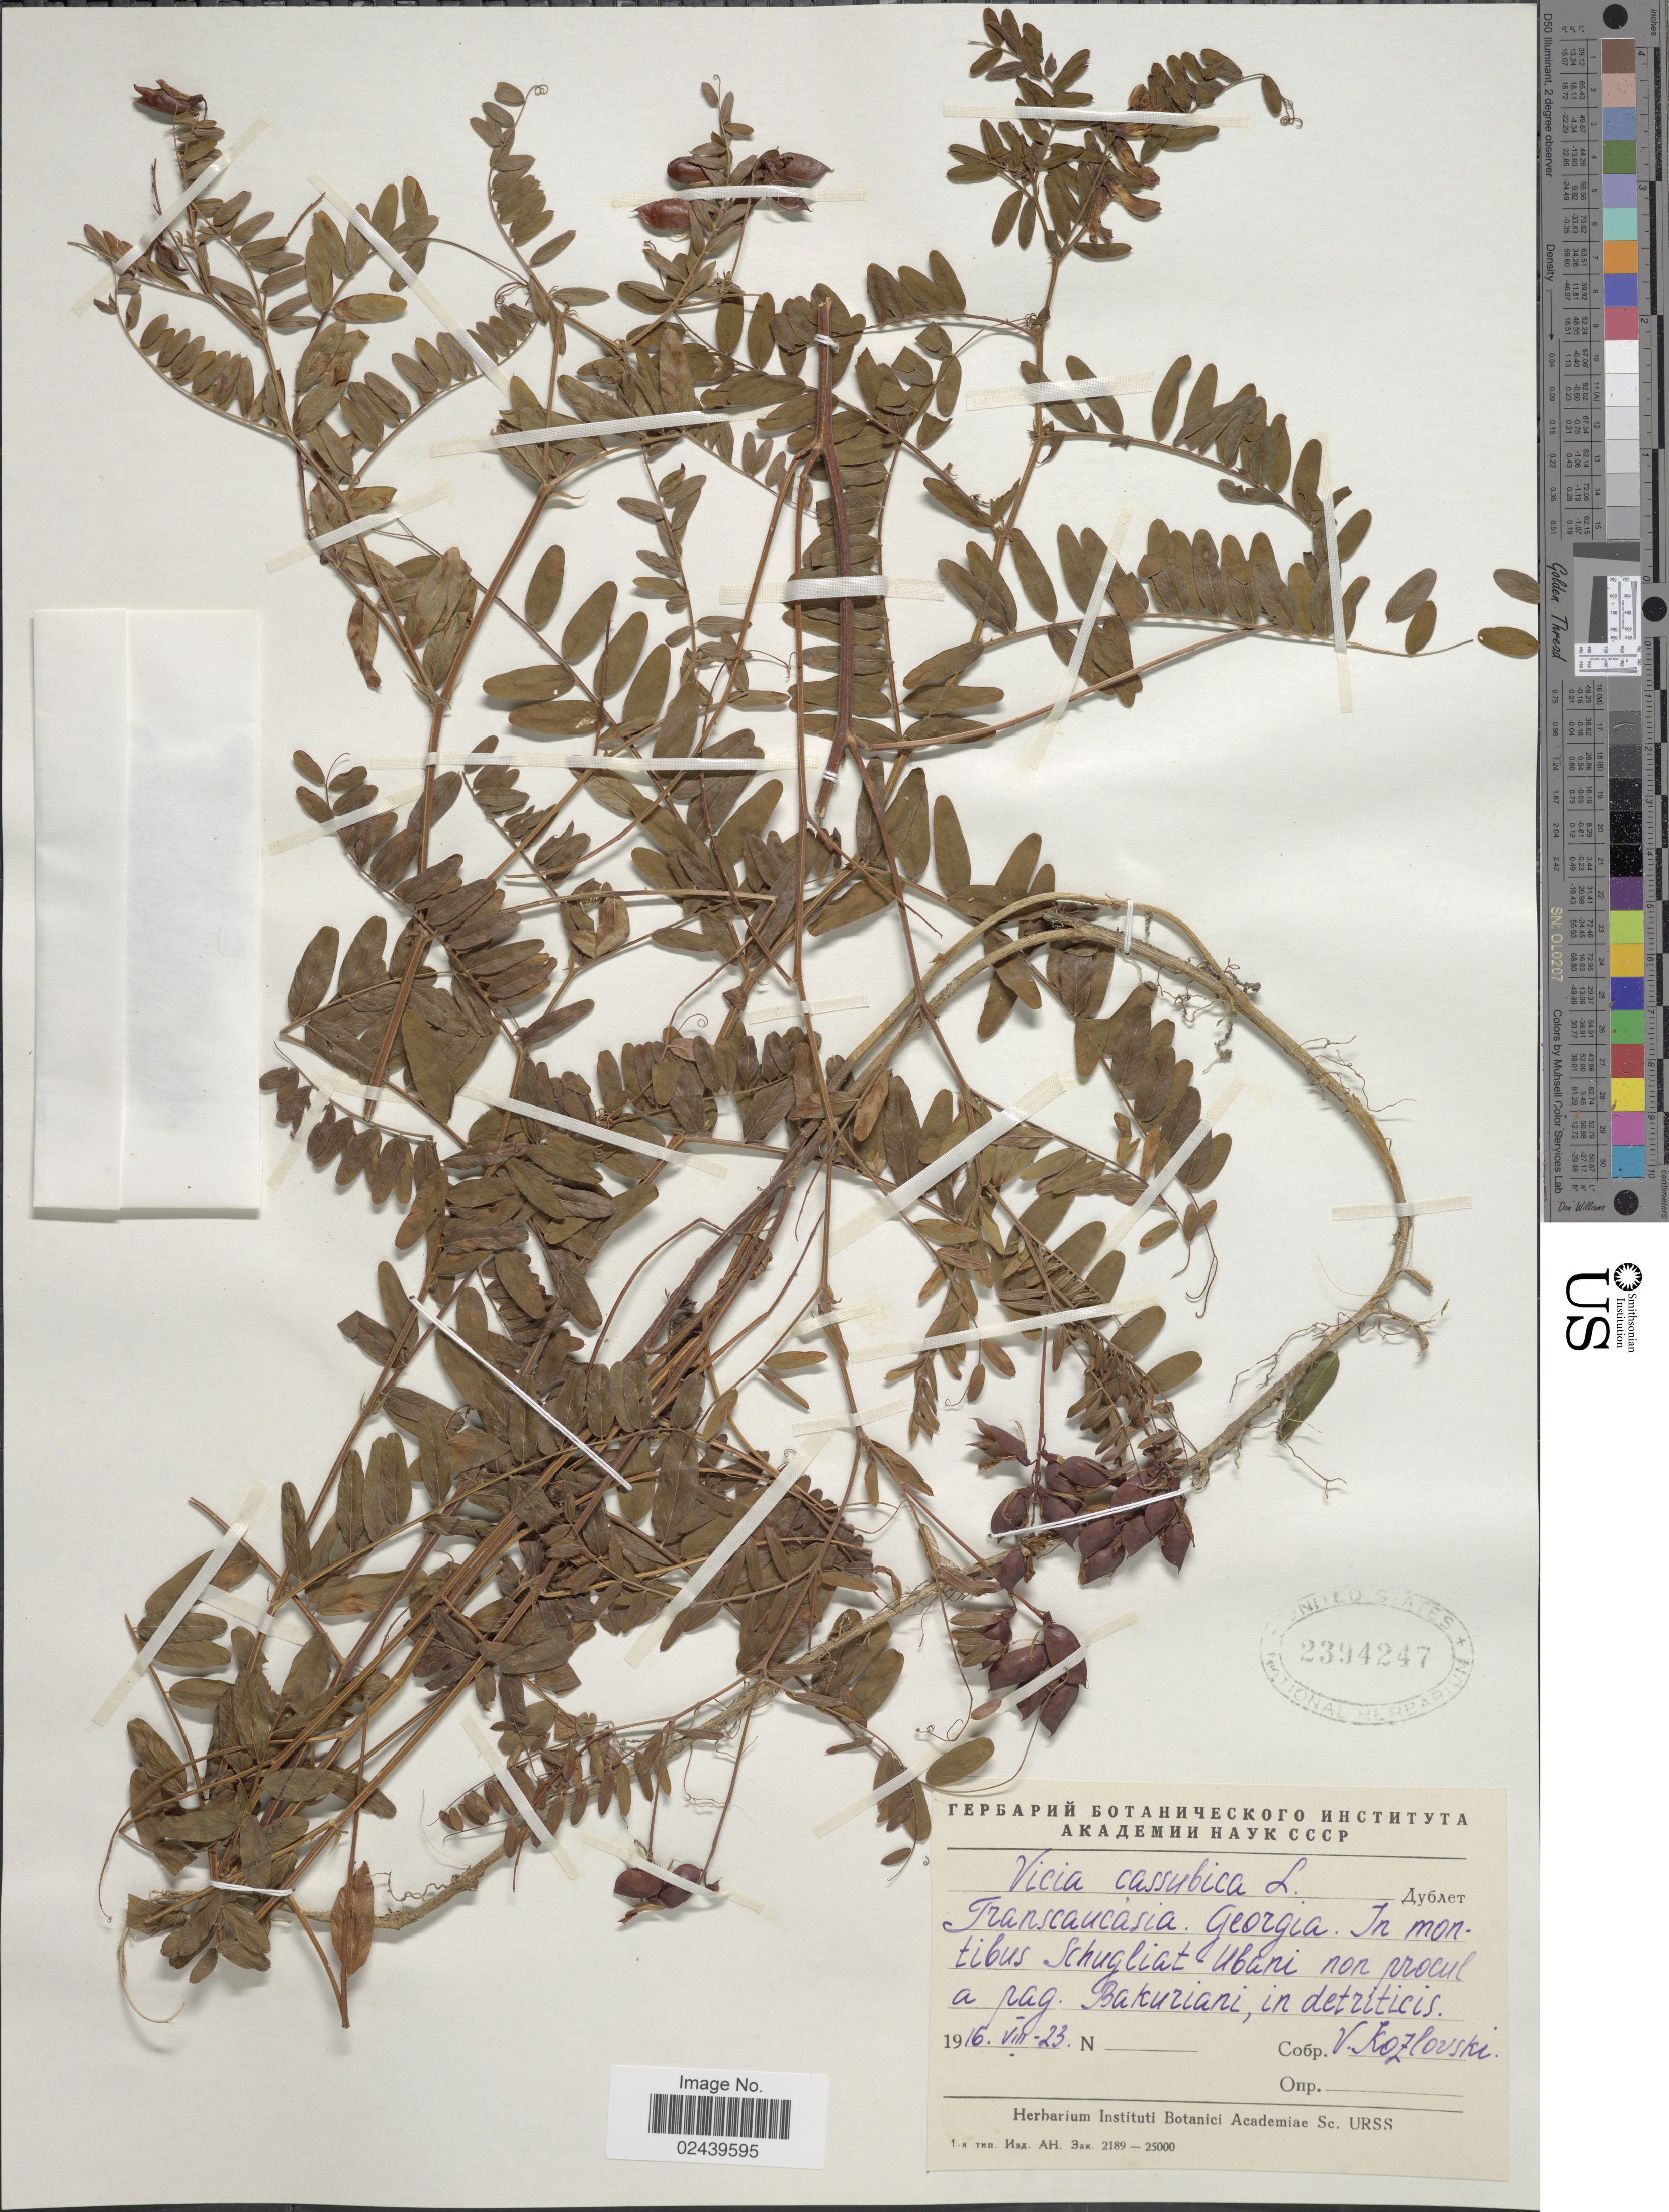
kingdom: Plantae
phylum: Tracheophyta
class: Magnoliopsida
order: Fabales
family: Fabaceae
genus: Vicia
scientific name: Vicia cassubica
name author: L.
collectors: W. Kozlowsky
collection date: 1916-08-23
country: Georgia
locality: Transcaucasia. In montibus Schugliat ubani non procul a pag. Bakuriani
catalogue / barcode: US 2394247